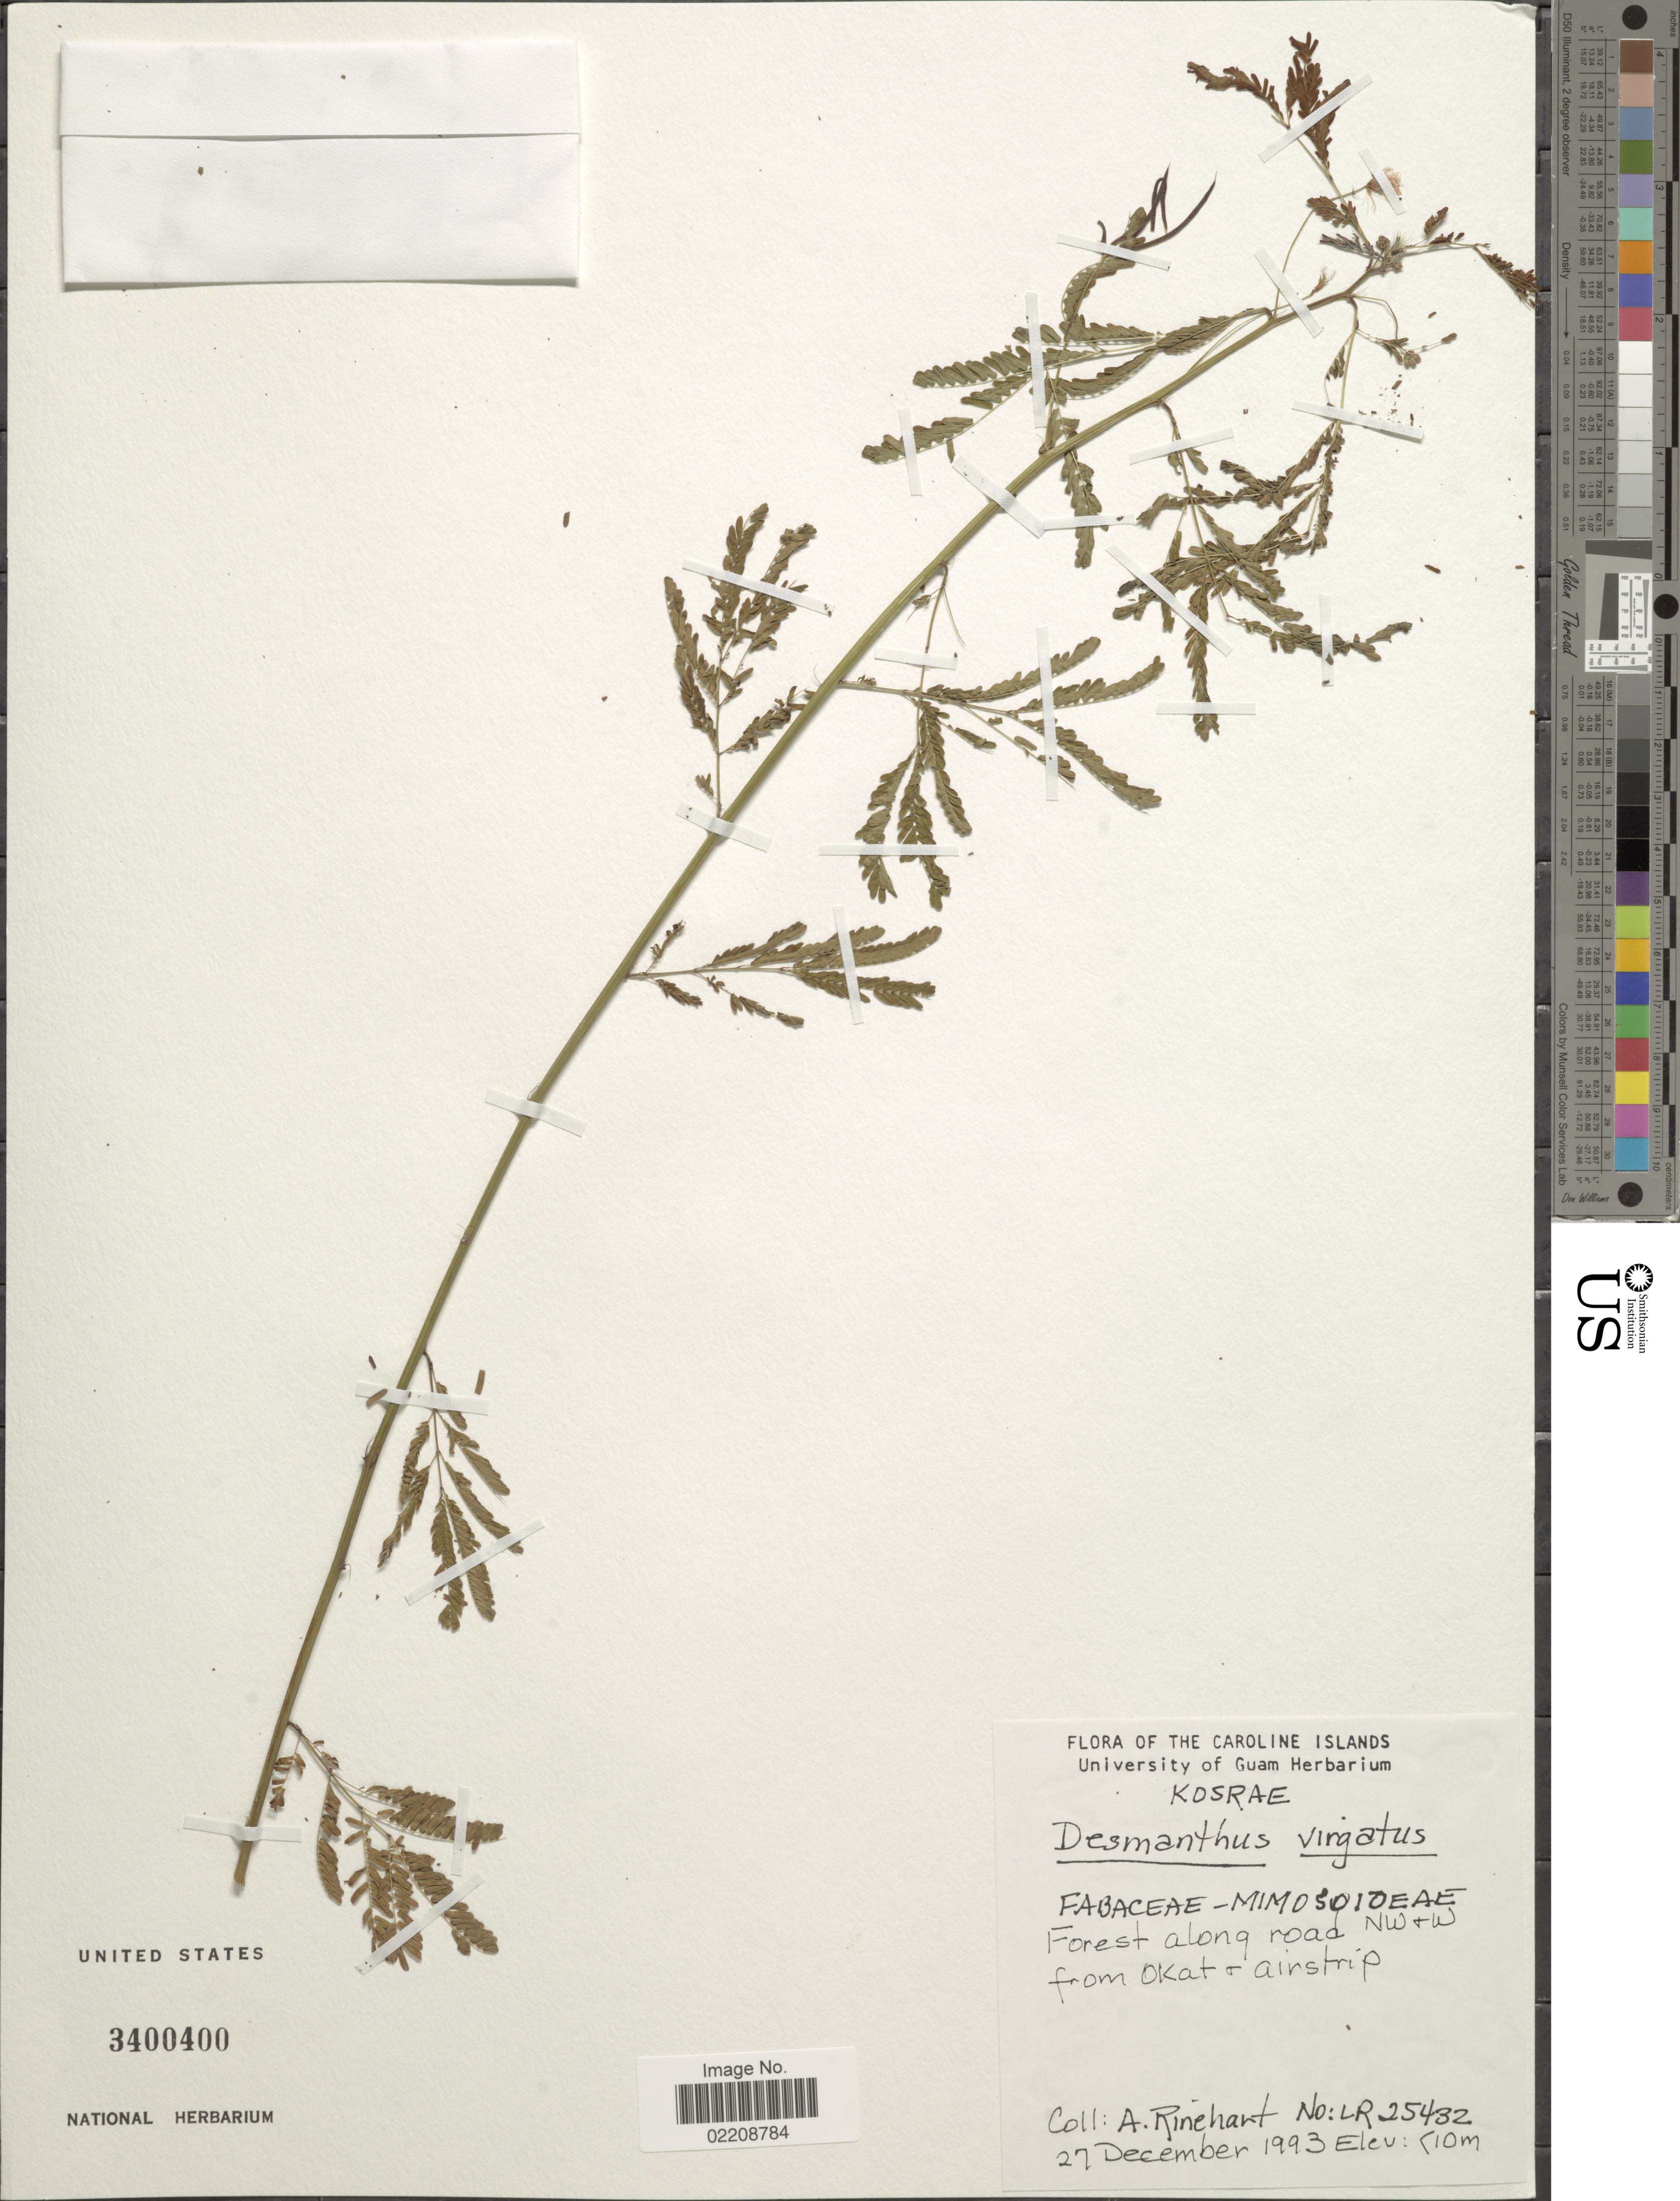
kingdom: Plantae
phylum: Tracheophyta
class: Magnoliopsida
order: Fabales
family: Fabaceae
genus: Desmanthus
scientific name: Desmanthus pernambucanus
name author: (L.) Thell.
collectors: A. Rinehart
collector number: LR25432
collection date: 1993-12-27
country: Micronesia, Federated States of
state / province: Kosrae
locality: Caroline Islands, forest along road from Okat + airstrip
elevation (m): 10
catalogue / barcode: US 3400400